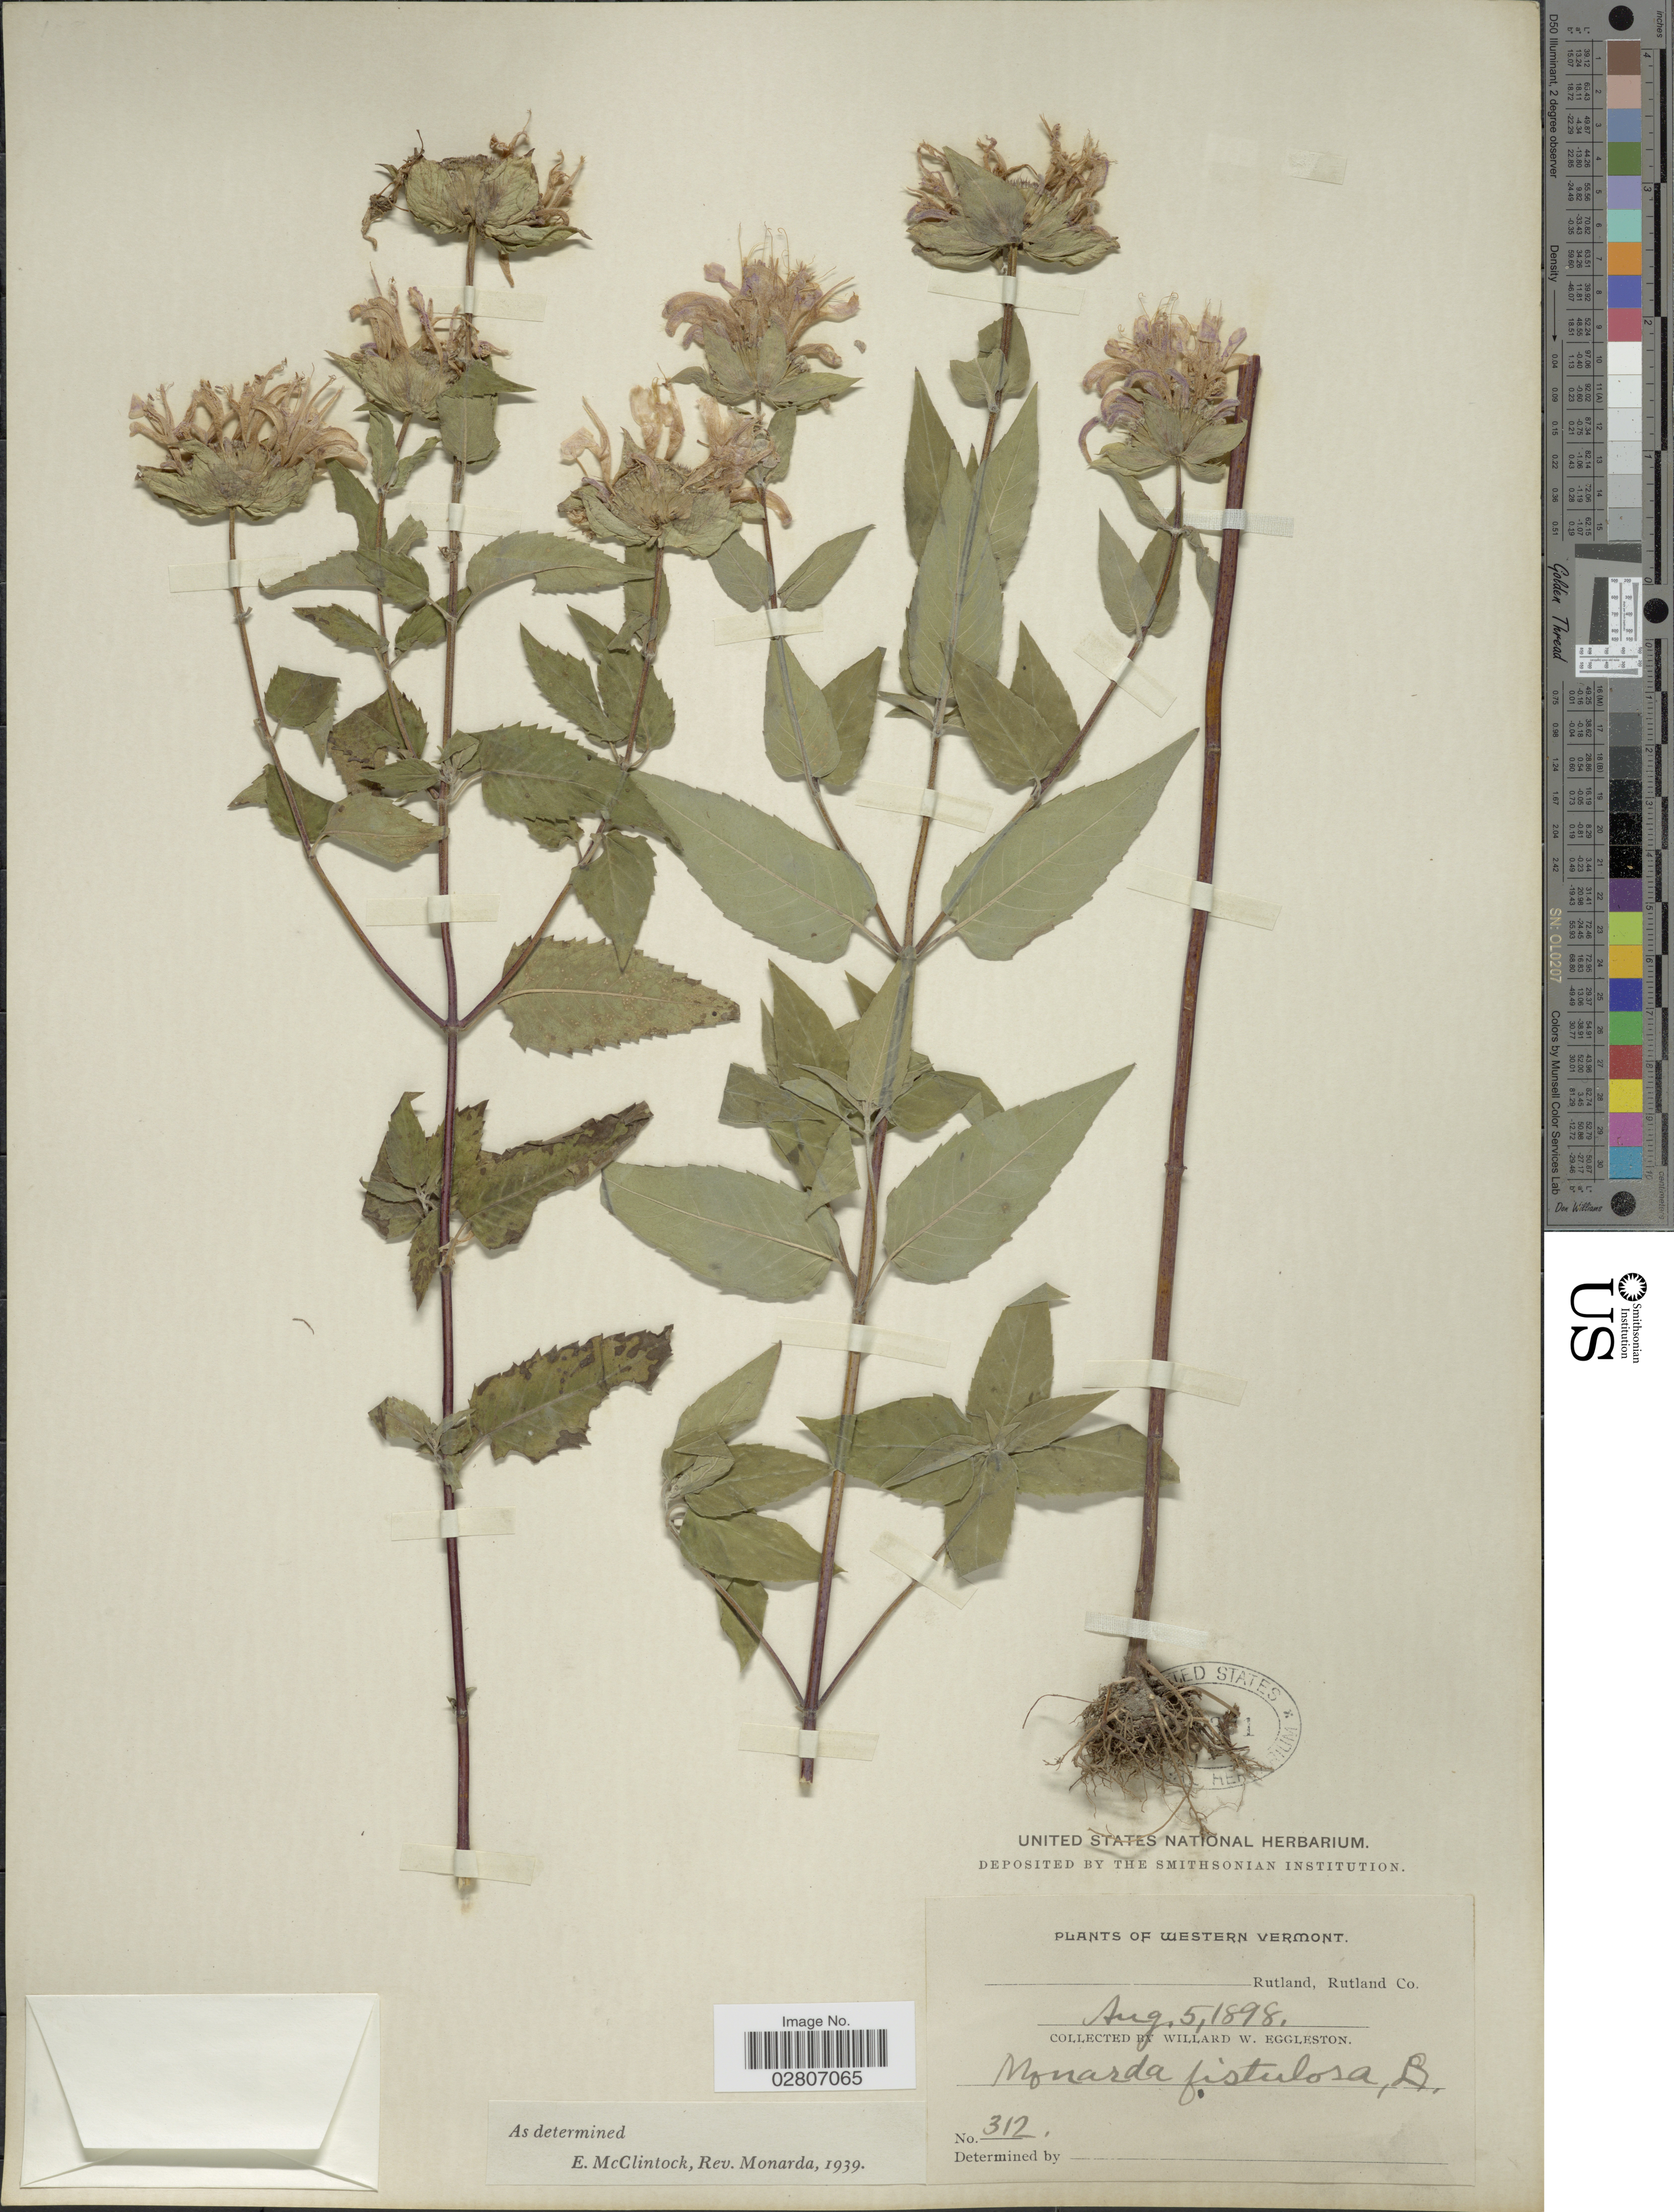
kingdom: Plantae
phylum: Tracheophyta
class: Magnoliopsida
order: Lamiales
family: Lamiaceae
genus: Monarda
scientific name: Monarda fistulosa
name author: L.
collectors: W. W. Eggleston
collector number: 312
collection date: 1898-08-05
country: United States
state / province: Vermont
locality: Western Vermont. Rutland, Rutland Co.